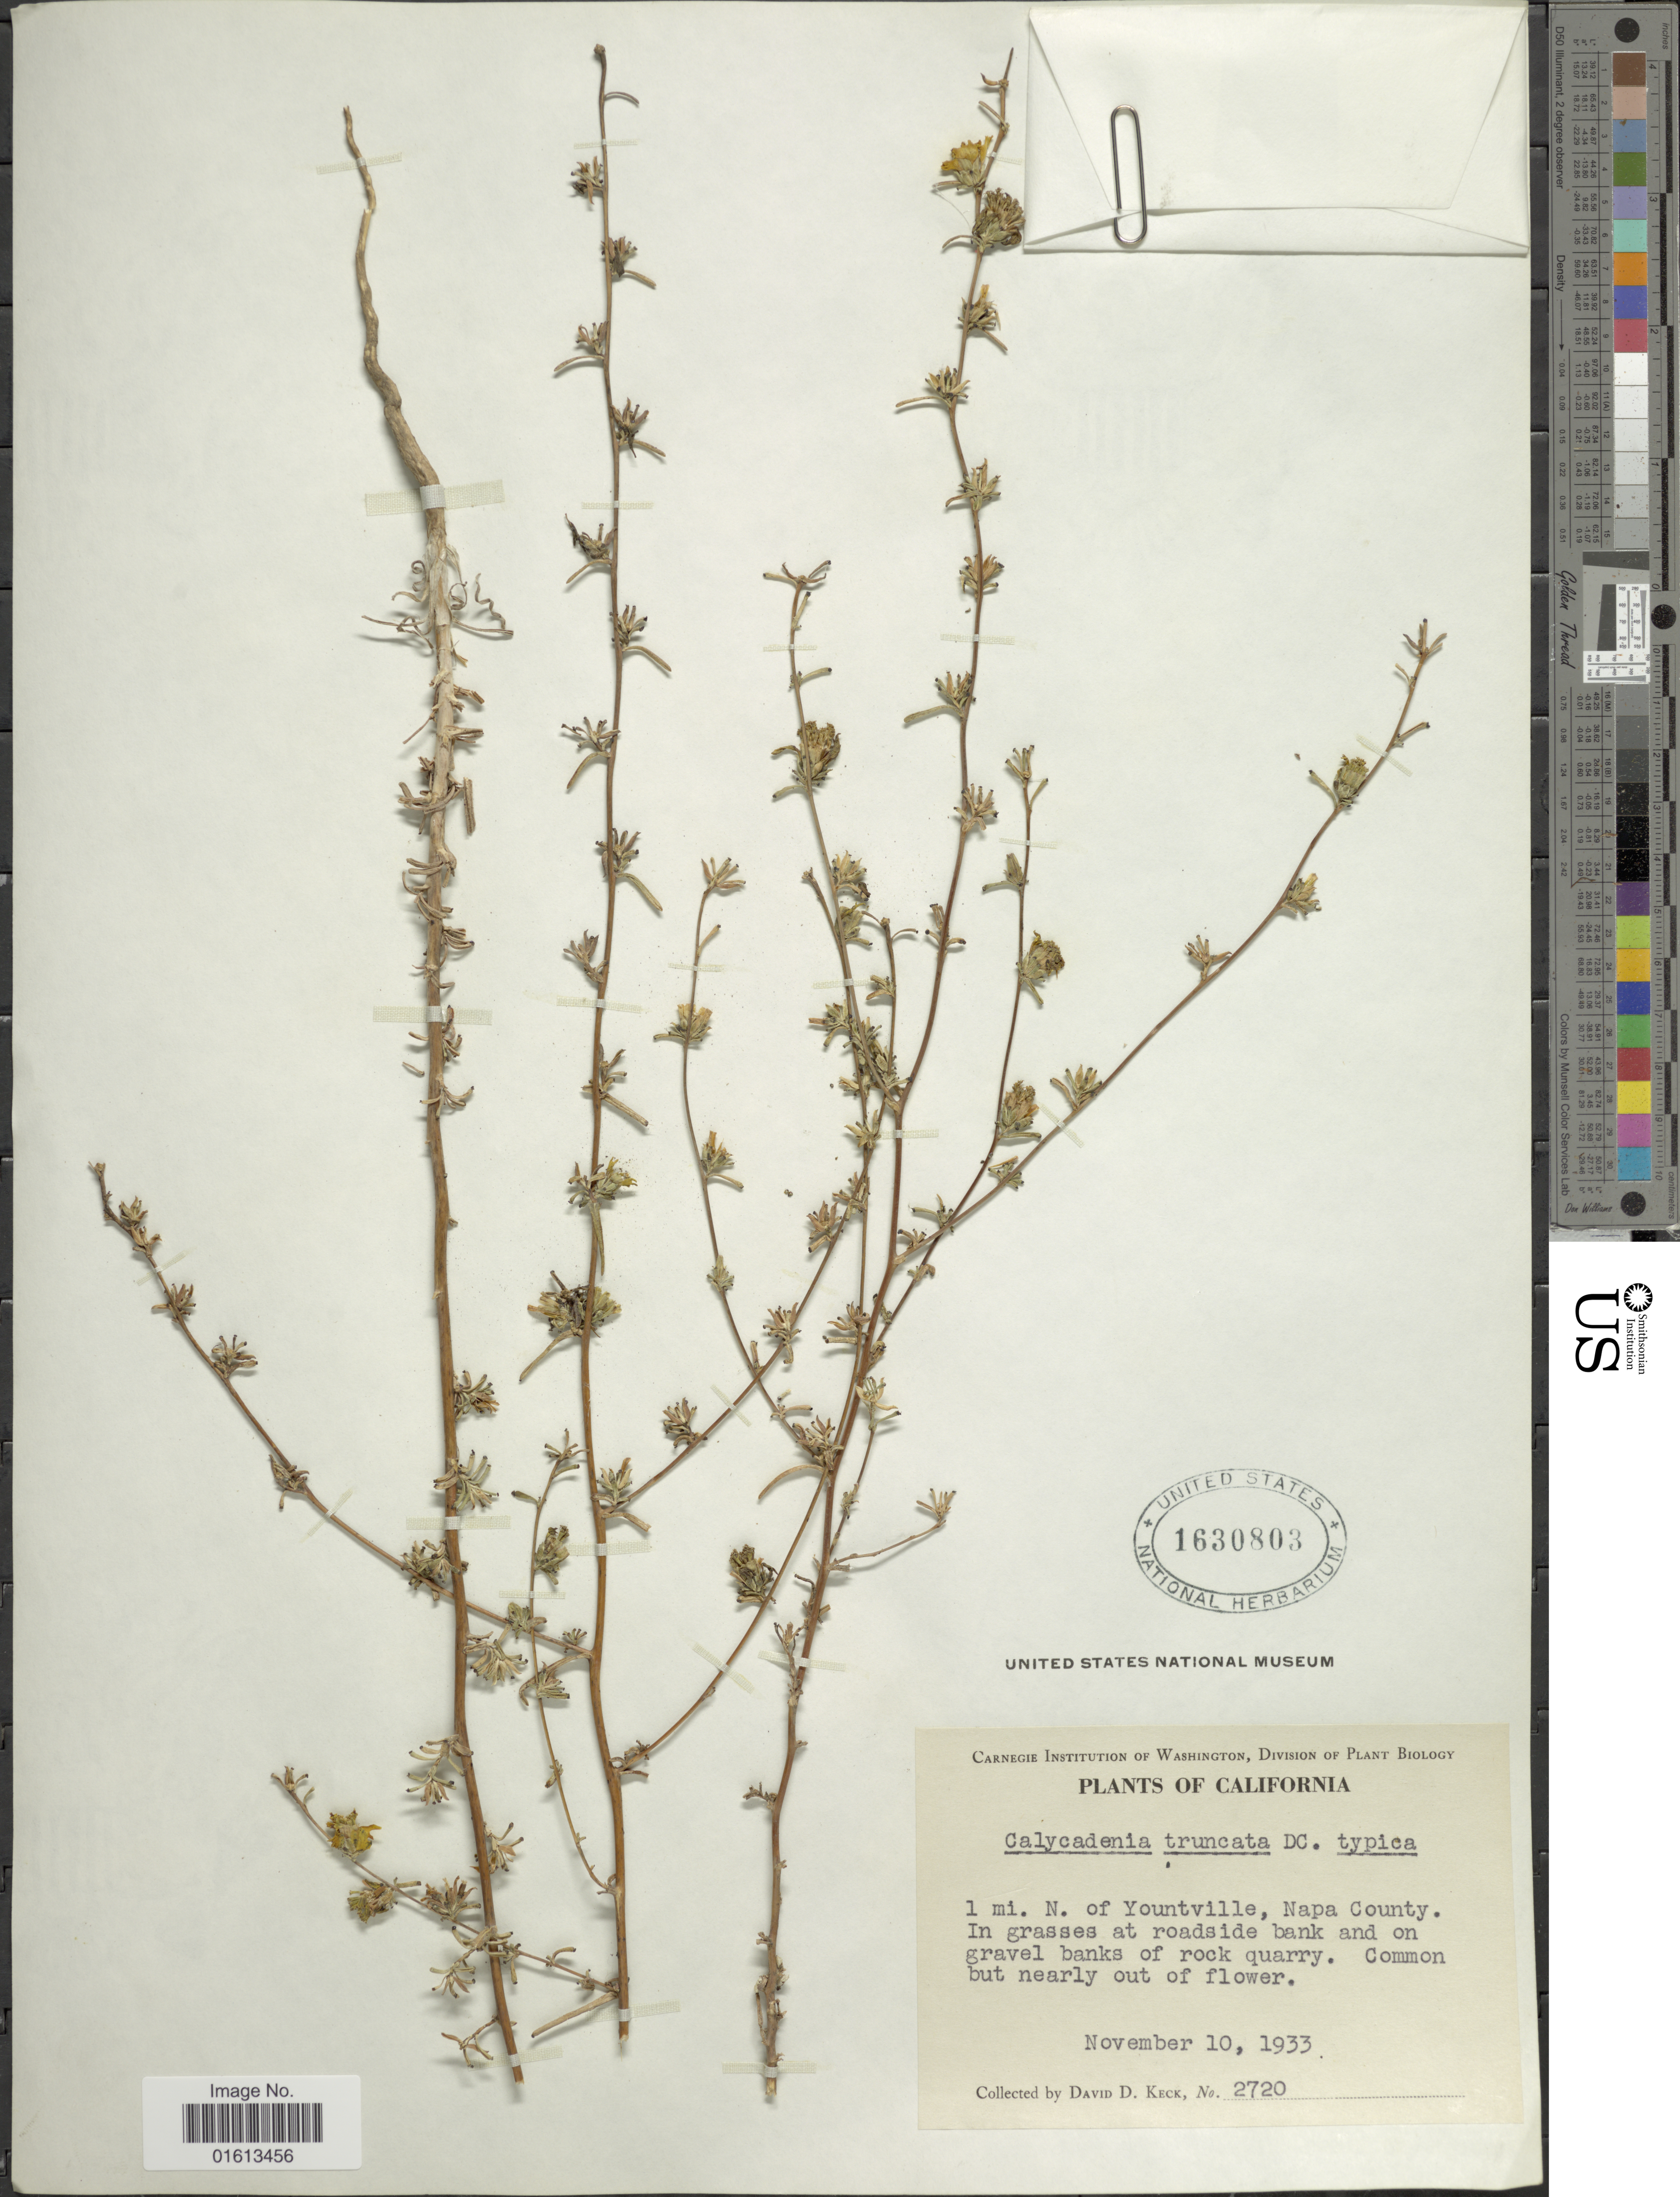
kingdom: Plantae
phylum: Tracheophyta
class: Magnoliopsida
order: Asterales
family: Asteraceae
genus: Calycadenia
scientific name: Calycadenia truncata subsp. truncata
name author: DC.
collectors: D. D. Keck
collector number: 2720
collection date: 1933-11-10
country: United States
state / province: California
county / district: Napa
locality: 1 mi. N. of Yountville, Napa County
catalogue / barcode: US 1630803